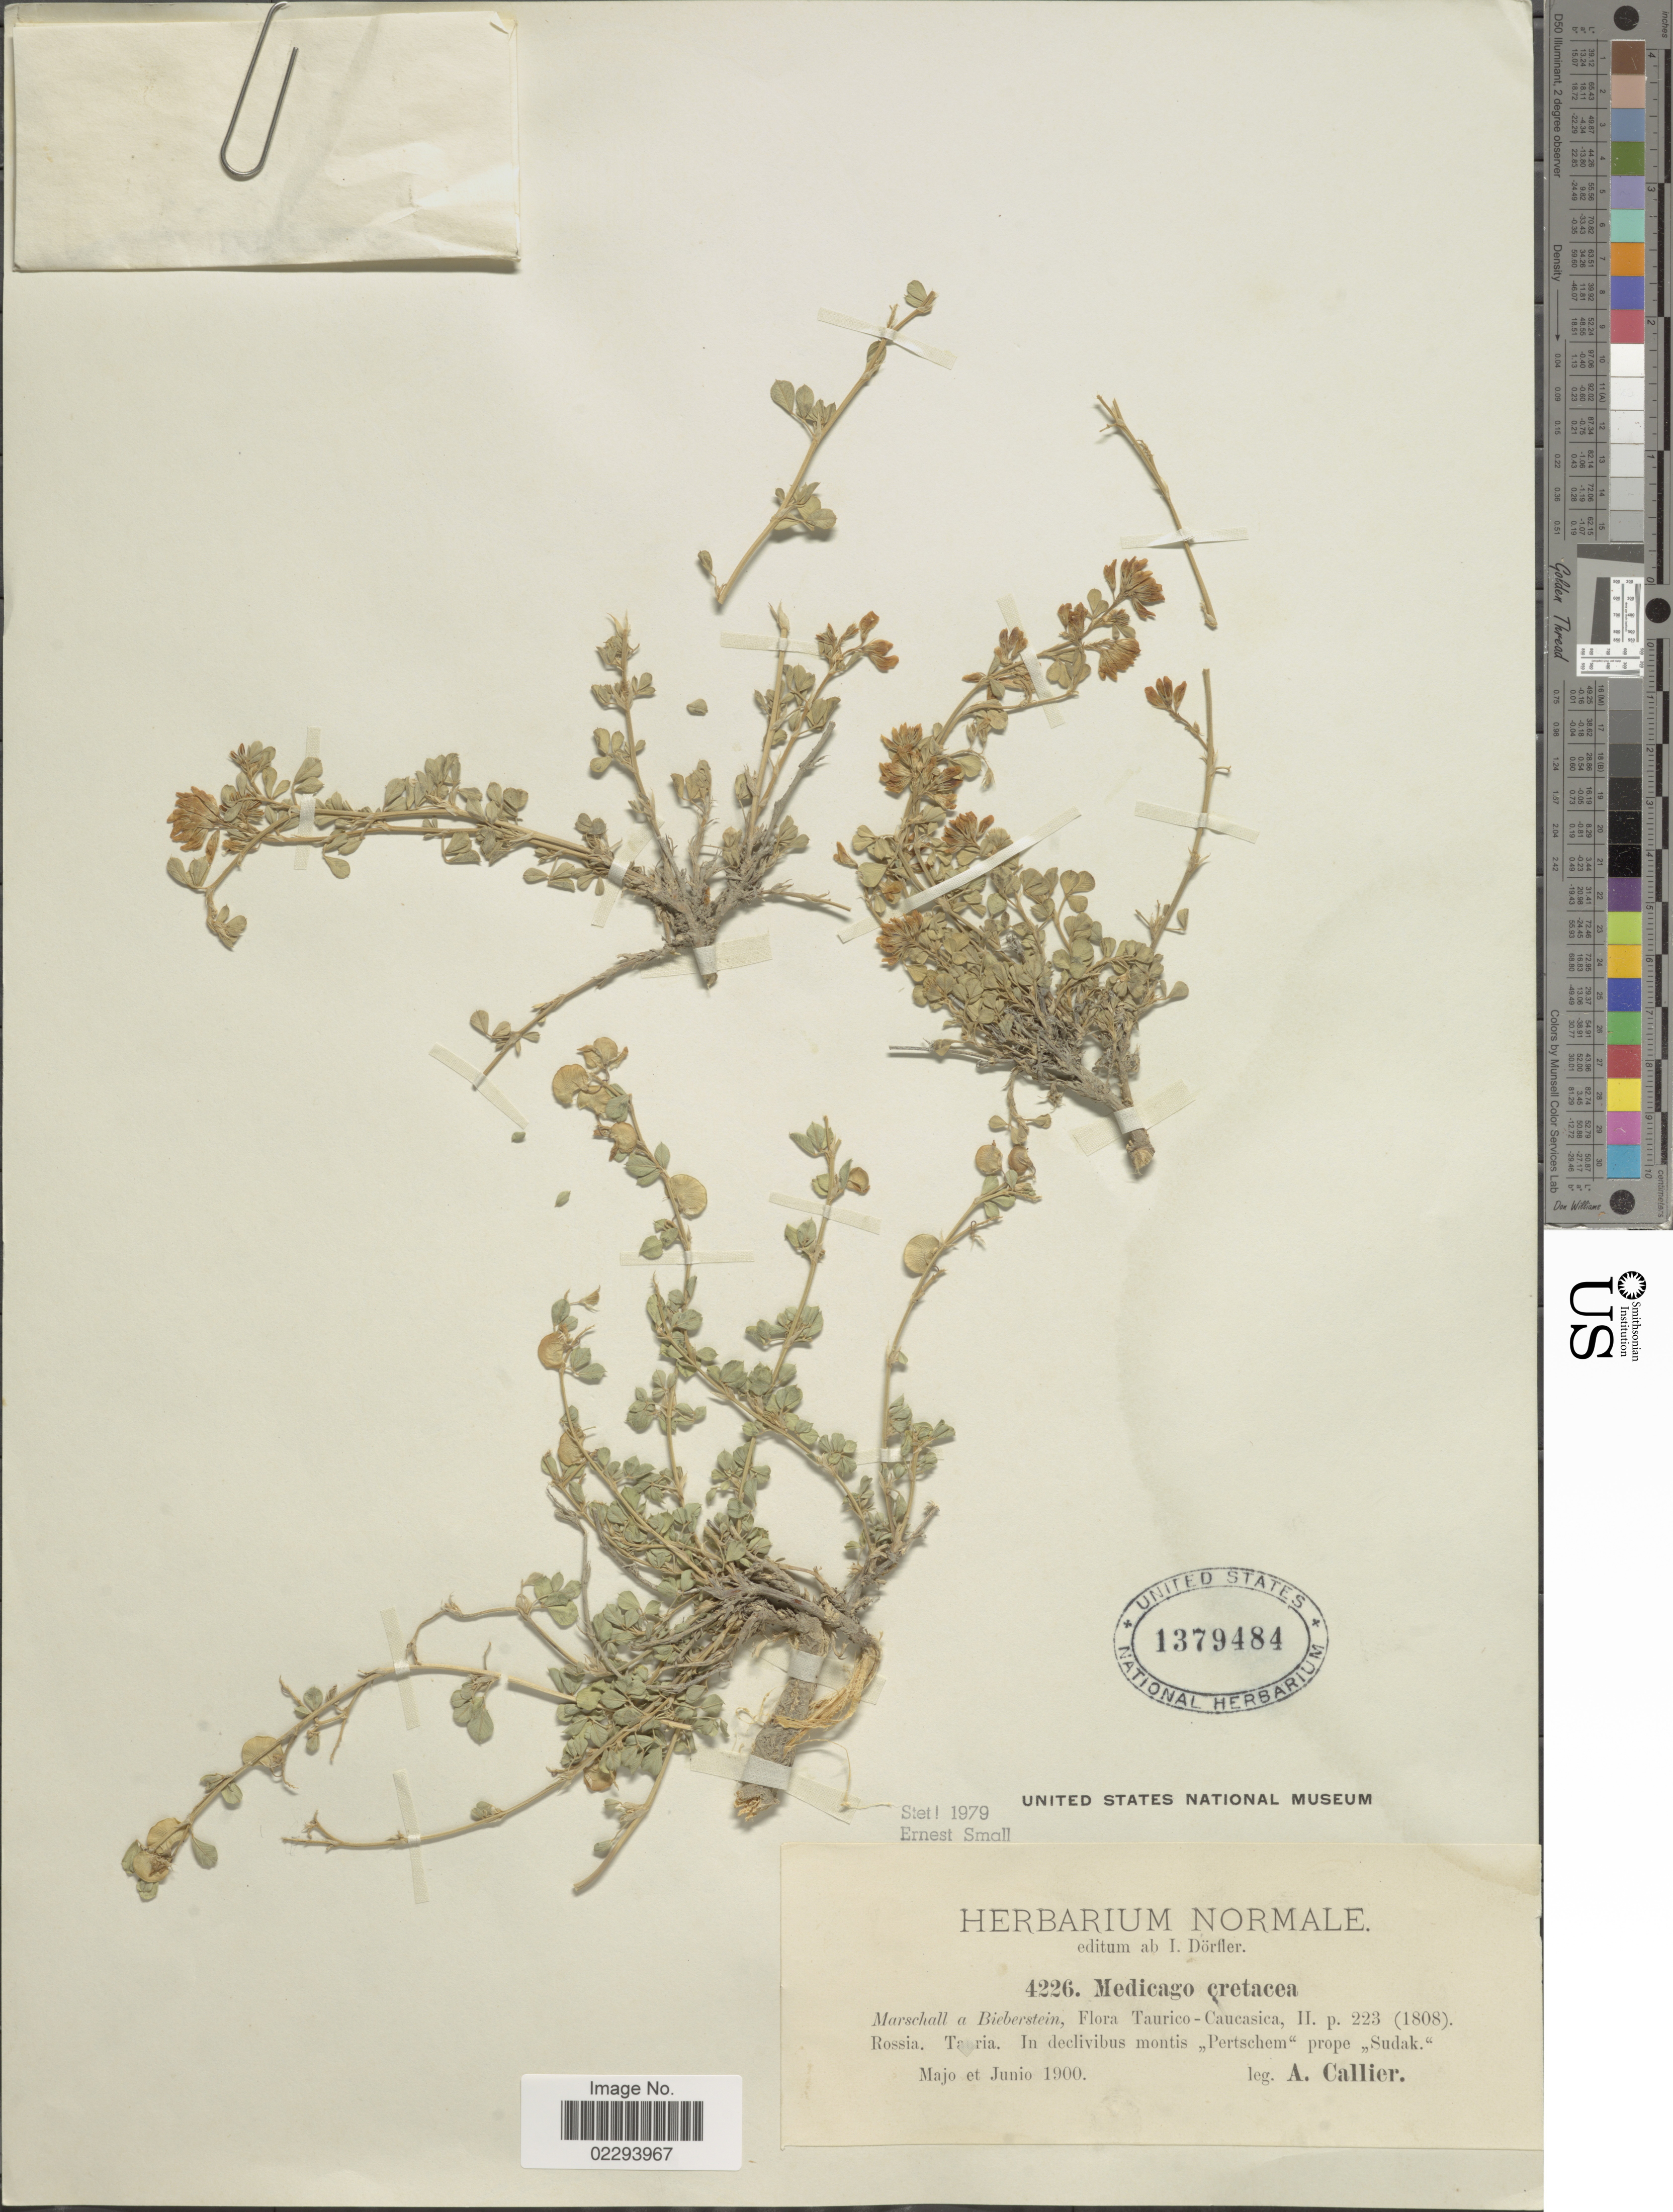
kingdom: Plantae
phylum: Tracheophyta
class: Magnoliopsida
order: Fabales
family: Fabaceae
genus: Medicago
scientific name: Medicago cretacea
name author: M. Bieb.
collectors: A. Callier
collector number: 4226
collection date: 1900-05/1900-06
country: Ukraine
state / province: Crimea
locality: Rossia, Ta [illegible text]ria. In declivibus montis Pertschem prope Sudak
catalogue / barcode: US 1379484